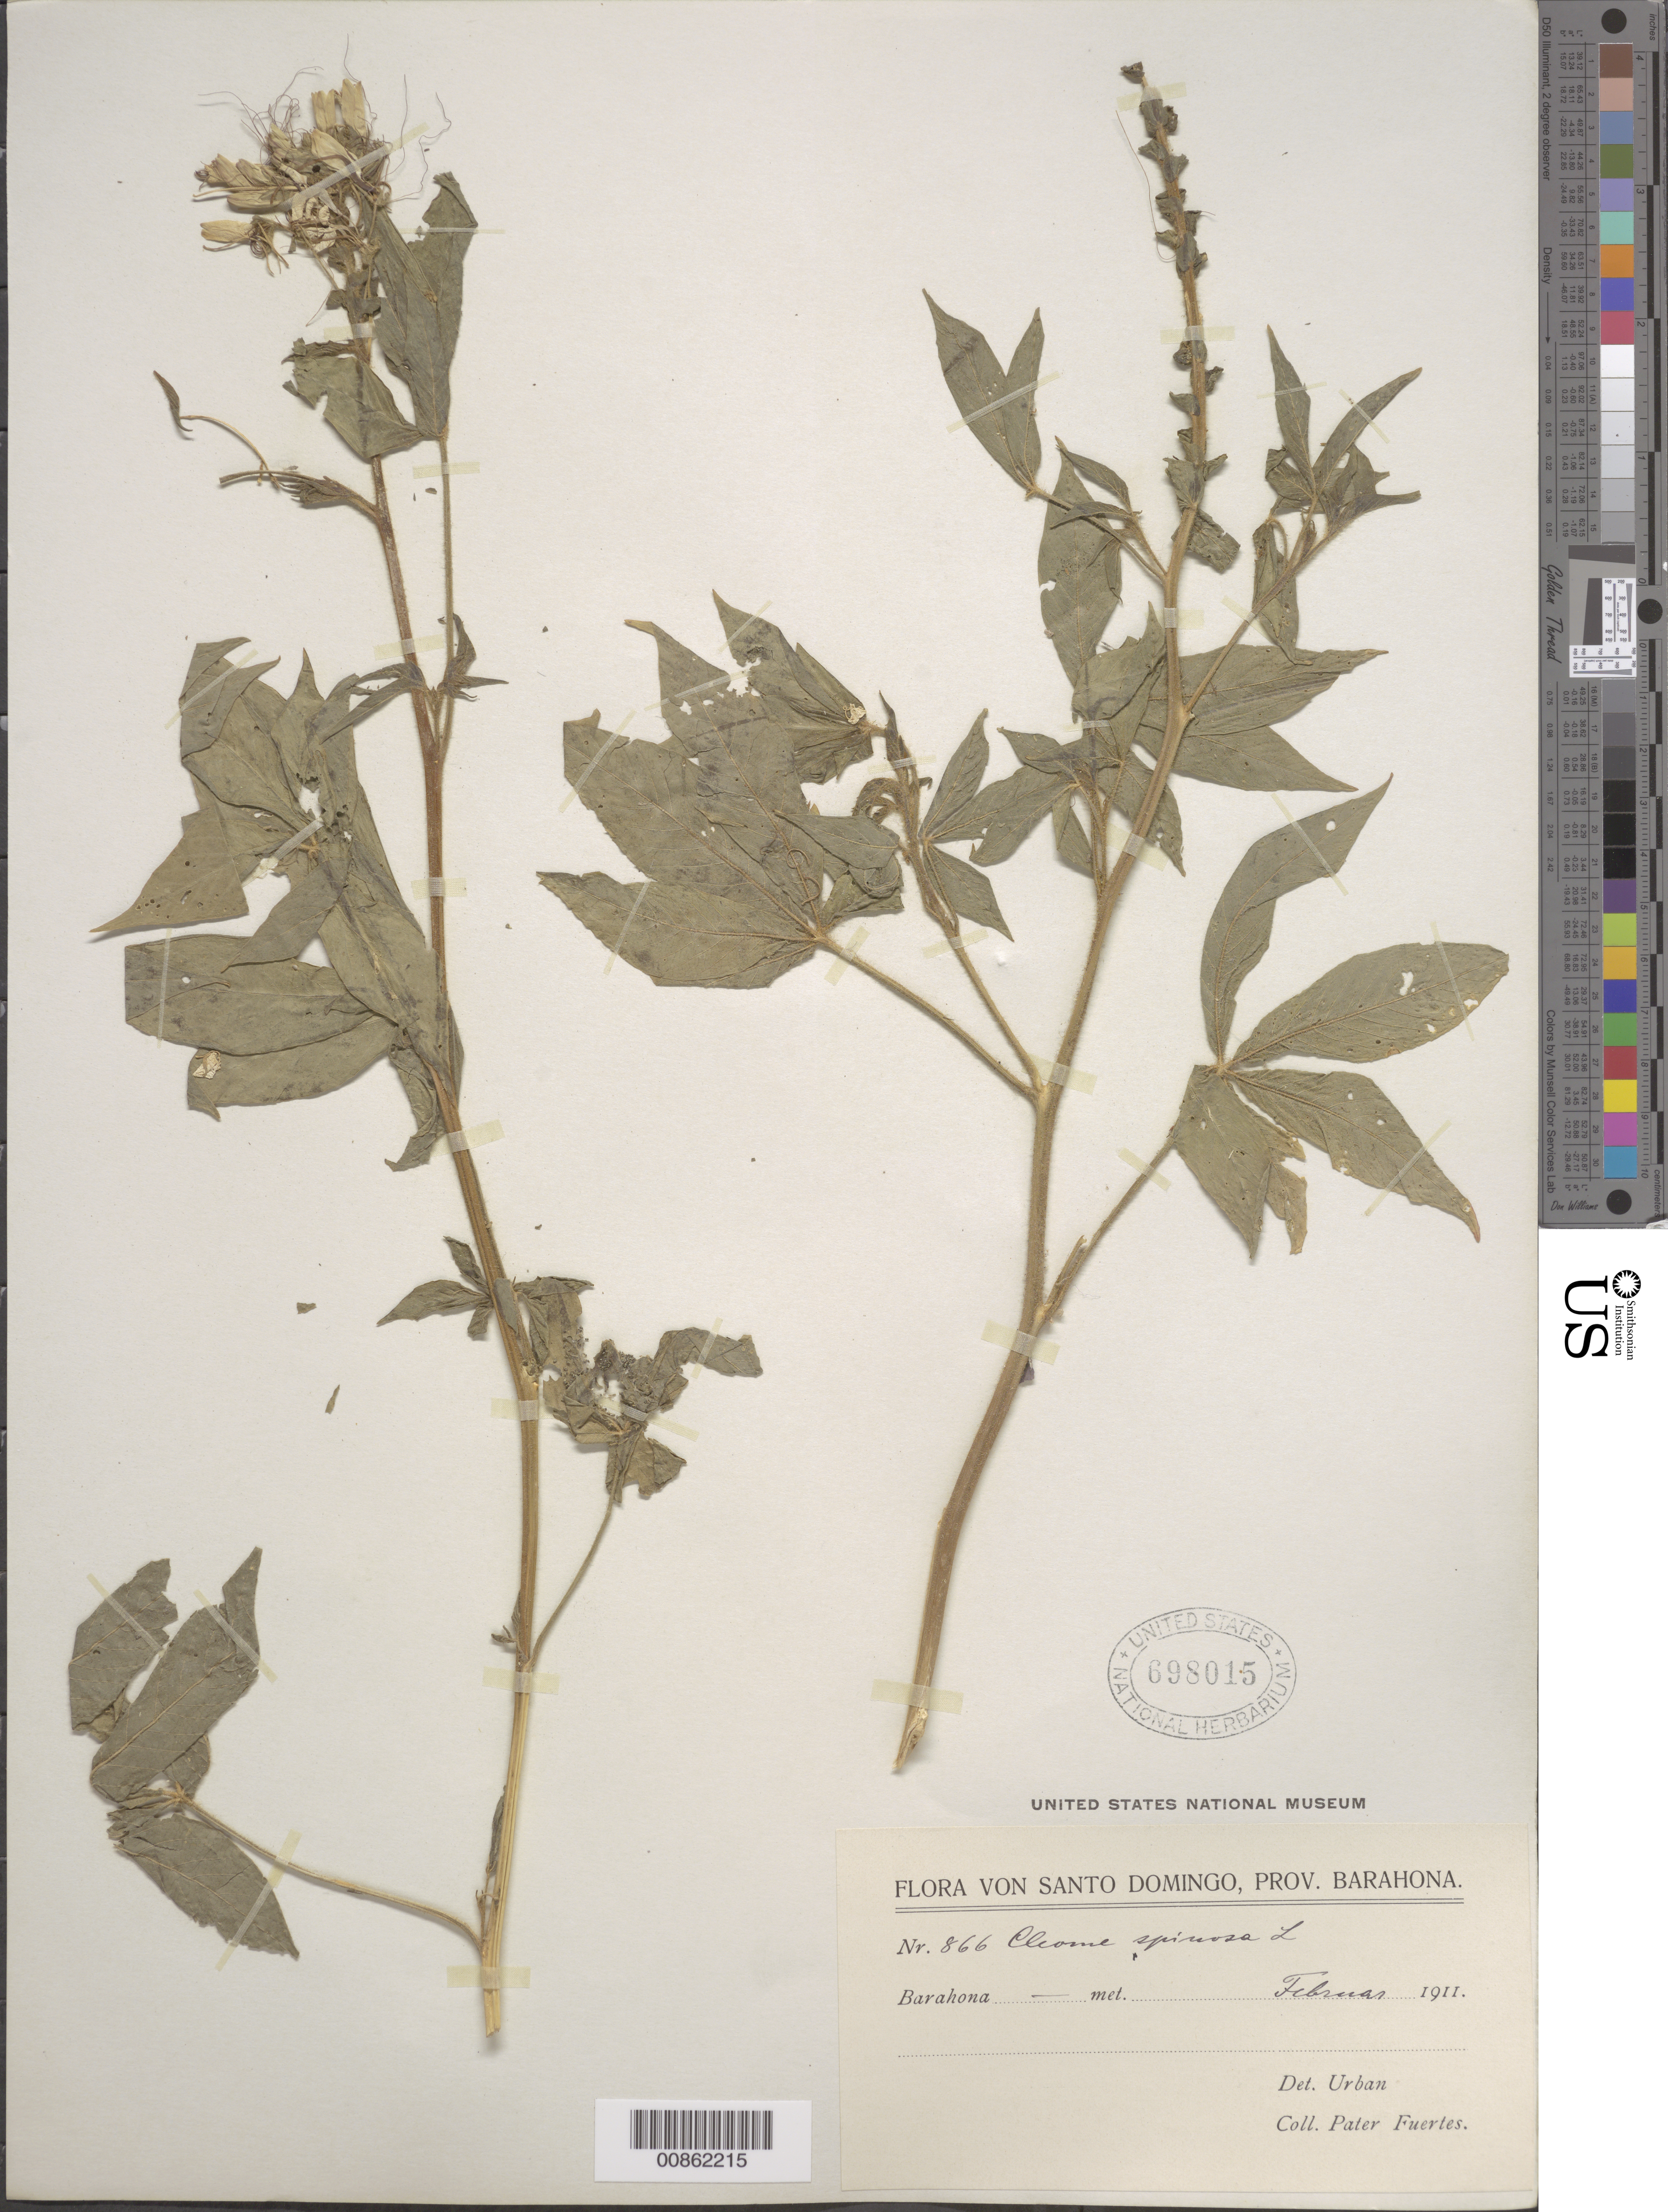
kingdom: Plantae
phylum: Tracheophyta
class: Magnoliopsida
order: Brassicales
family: Cleomaceae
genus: Tarenaya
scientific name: Tarenaya spinosa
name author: (Jacq.) Raf.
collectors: M. D. Fuertes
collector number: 866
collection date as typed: Feb 1911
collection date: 1911-02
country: Dominican Republic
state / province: Barahona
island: Hispaniola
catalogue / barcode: US 698015